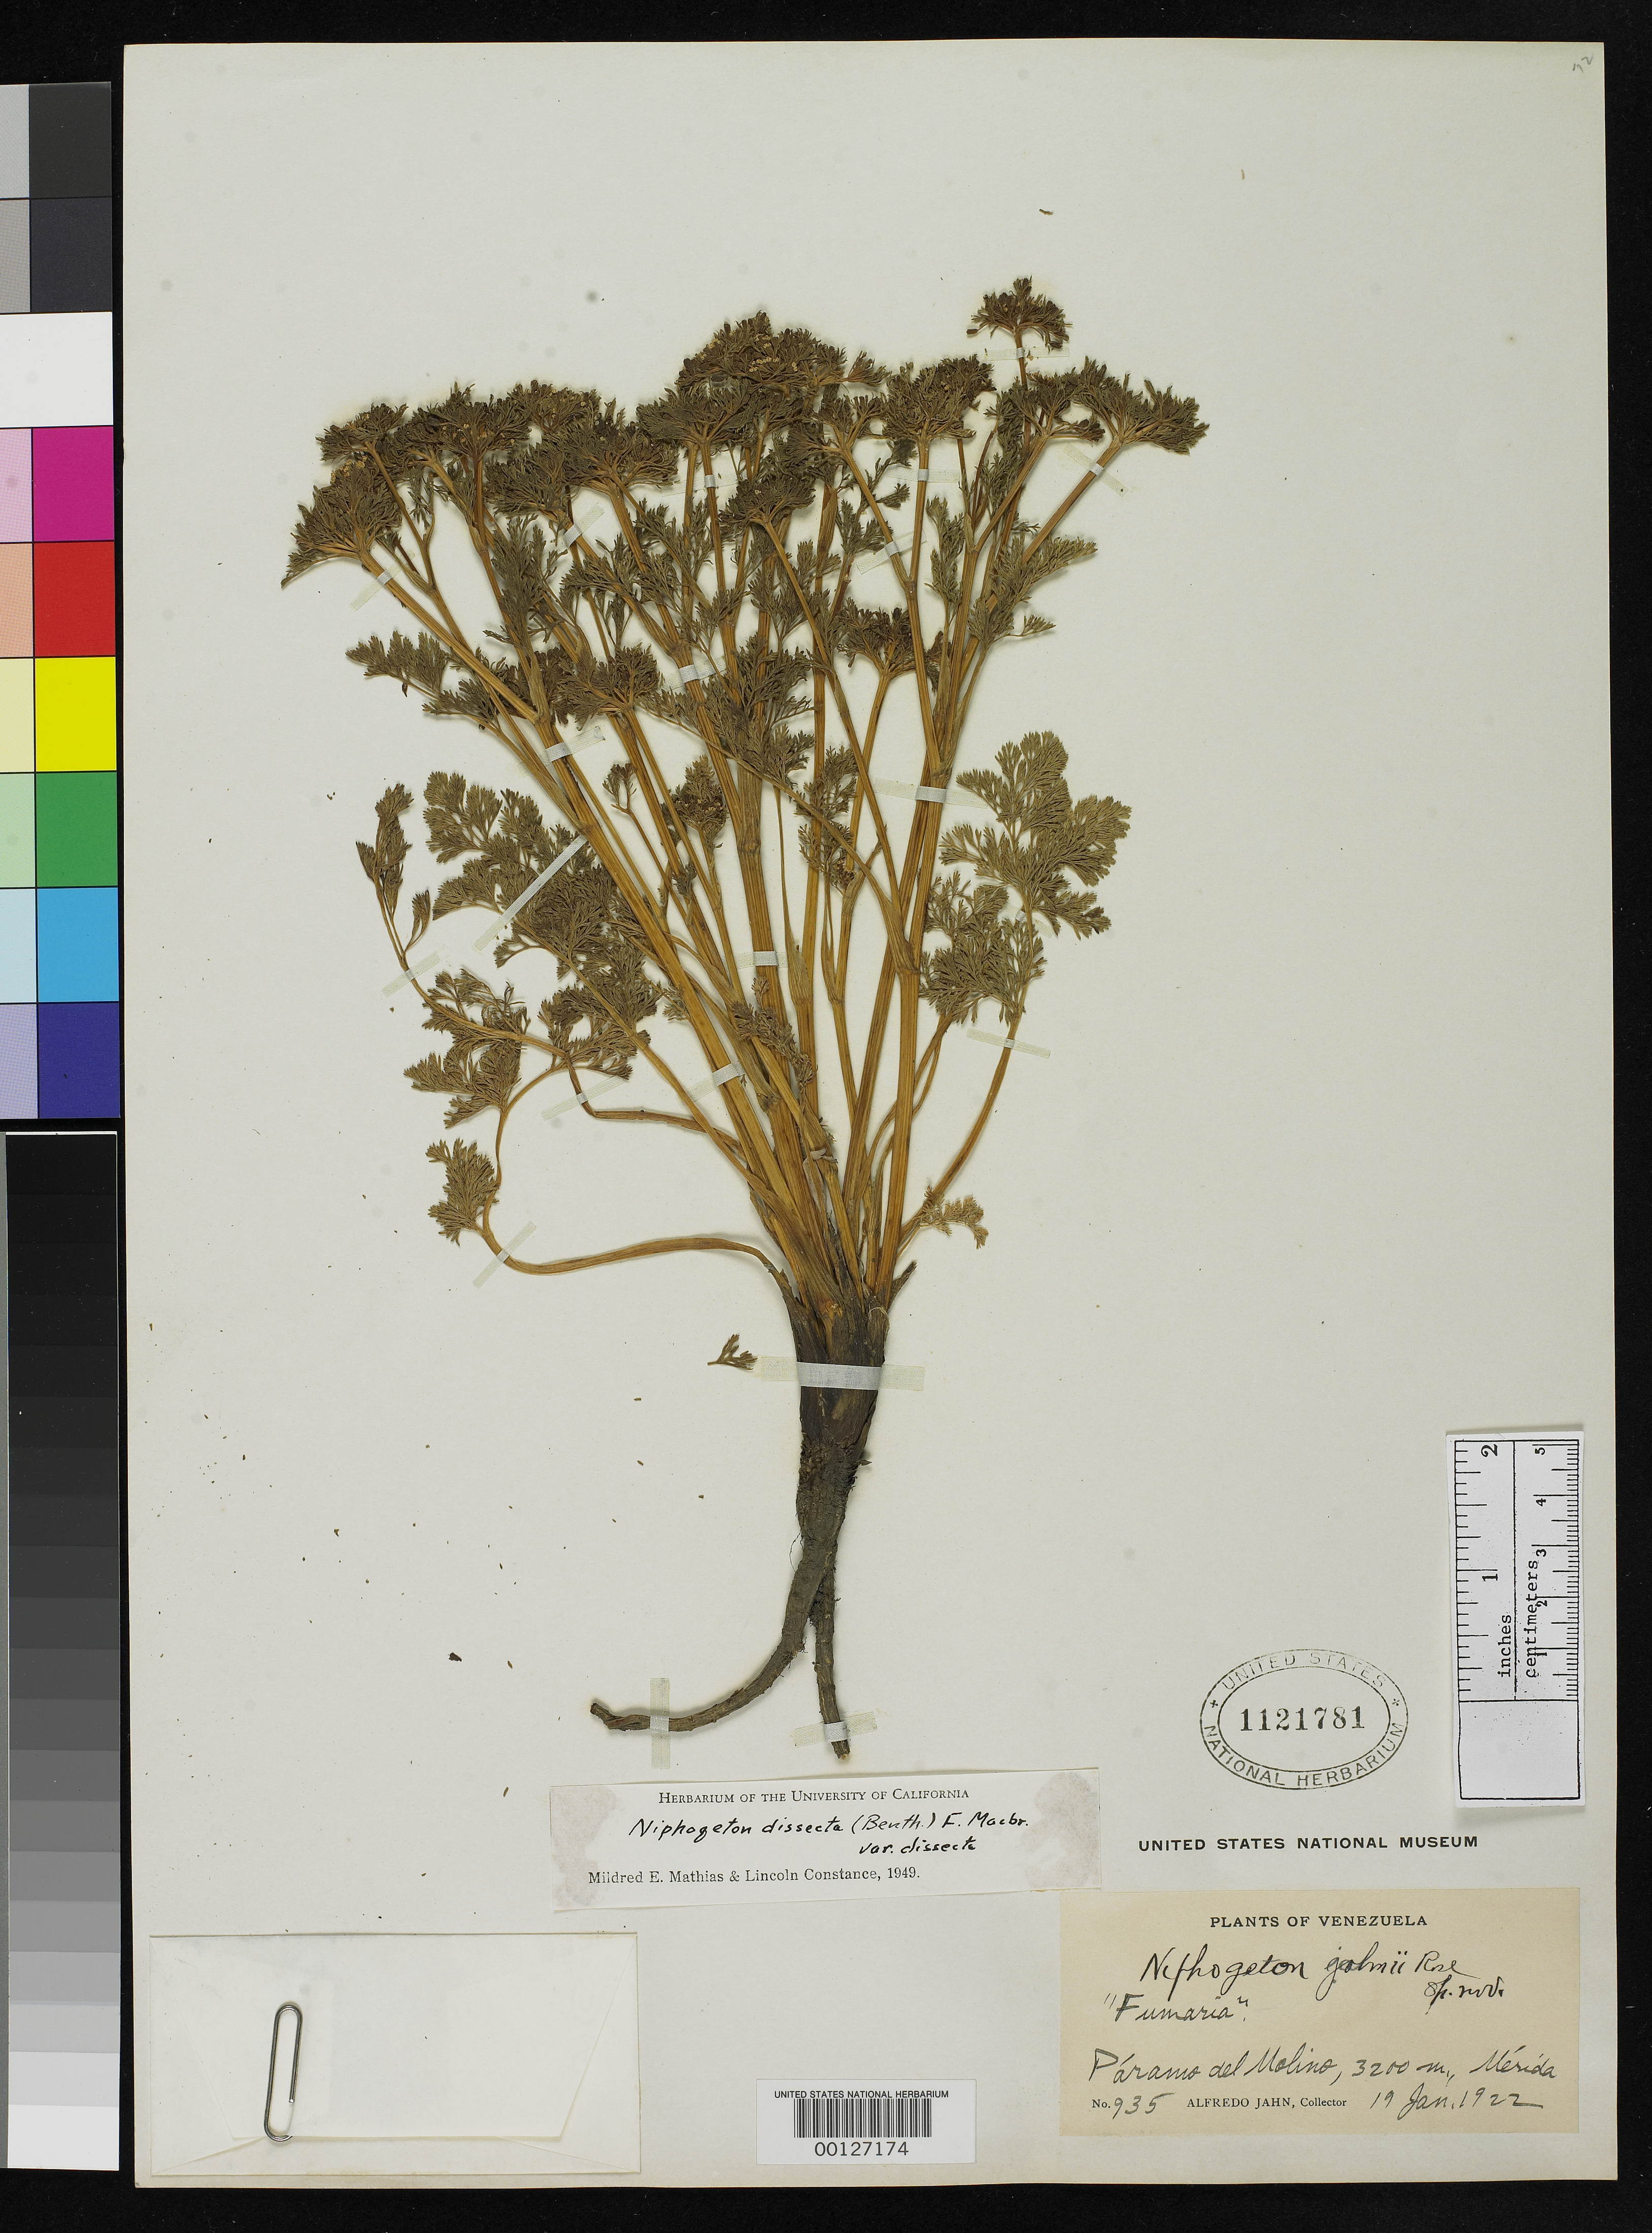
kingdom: Plantae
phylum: Tracheophyta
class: Magnoliopsida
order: Apiales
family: Apiaceae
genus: Niphogeton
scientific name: Niphogeton jahnii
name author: Rose ex Pittier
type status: Type Collection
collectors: A. Jahn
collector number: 935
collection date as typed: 19 Jan 1922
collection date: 1922-01-19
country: Venezuela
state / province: Mérida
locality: Paramo del Molino.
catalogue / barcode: US 1121781